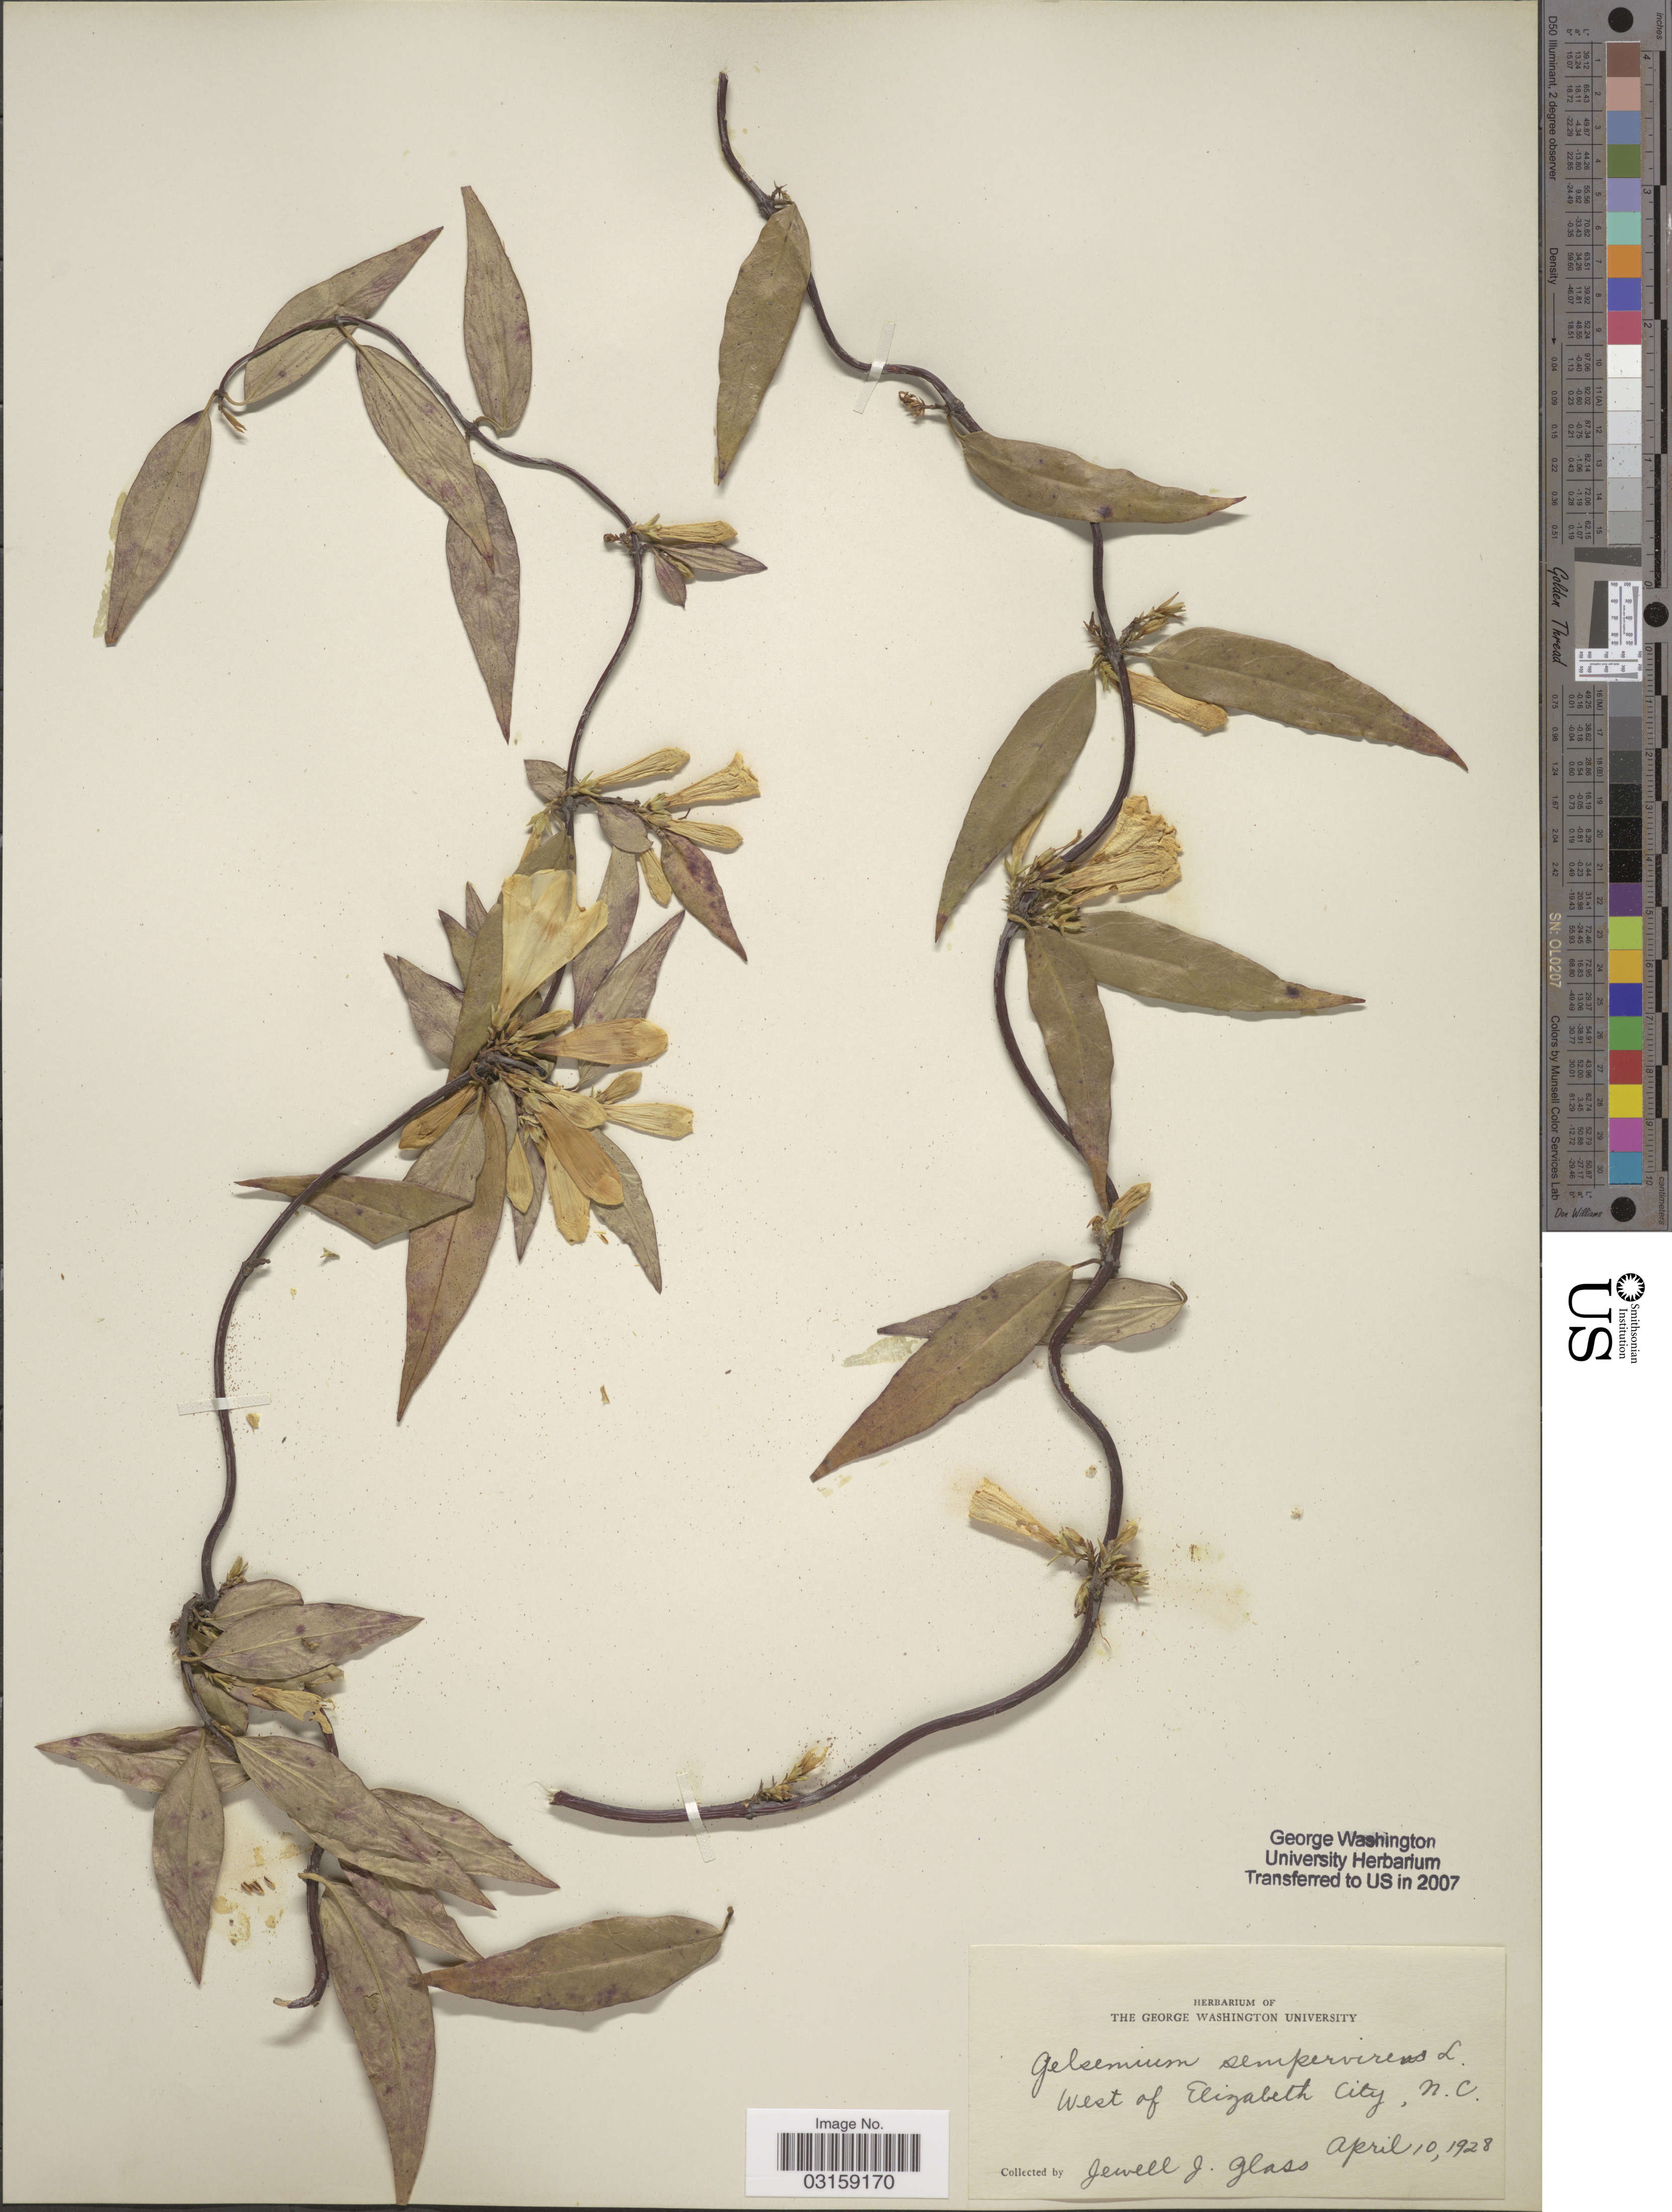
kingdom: Plantae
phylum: Tracheophyta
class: Magnoliopsida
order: Gentianales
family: Gelsemiaceae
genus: Gelsemium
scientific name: Gelsemium sempervirens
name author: (L.) J. St.-Hil.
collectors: J. Glass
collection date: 1928-04-10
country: United States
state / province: North Carolina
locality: Near Elizabeth City.